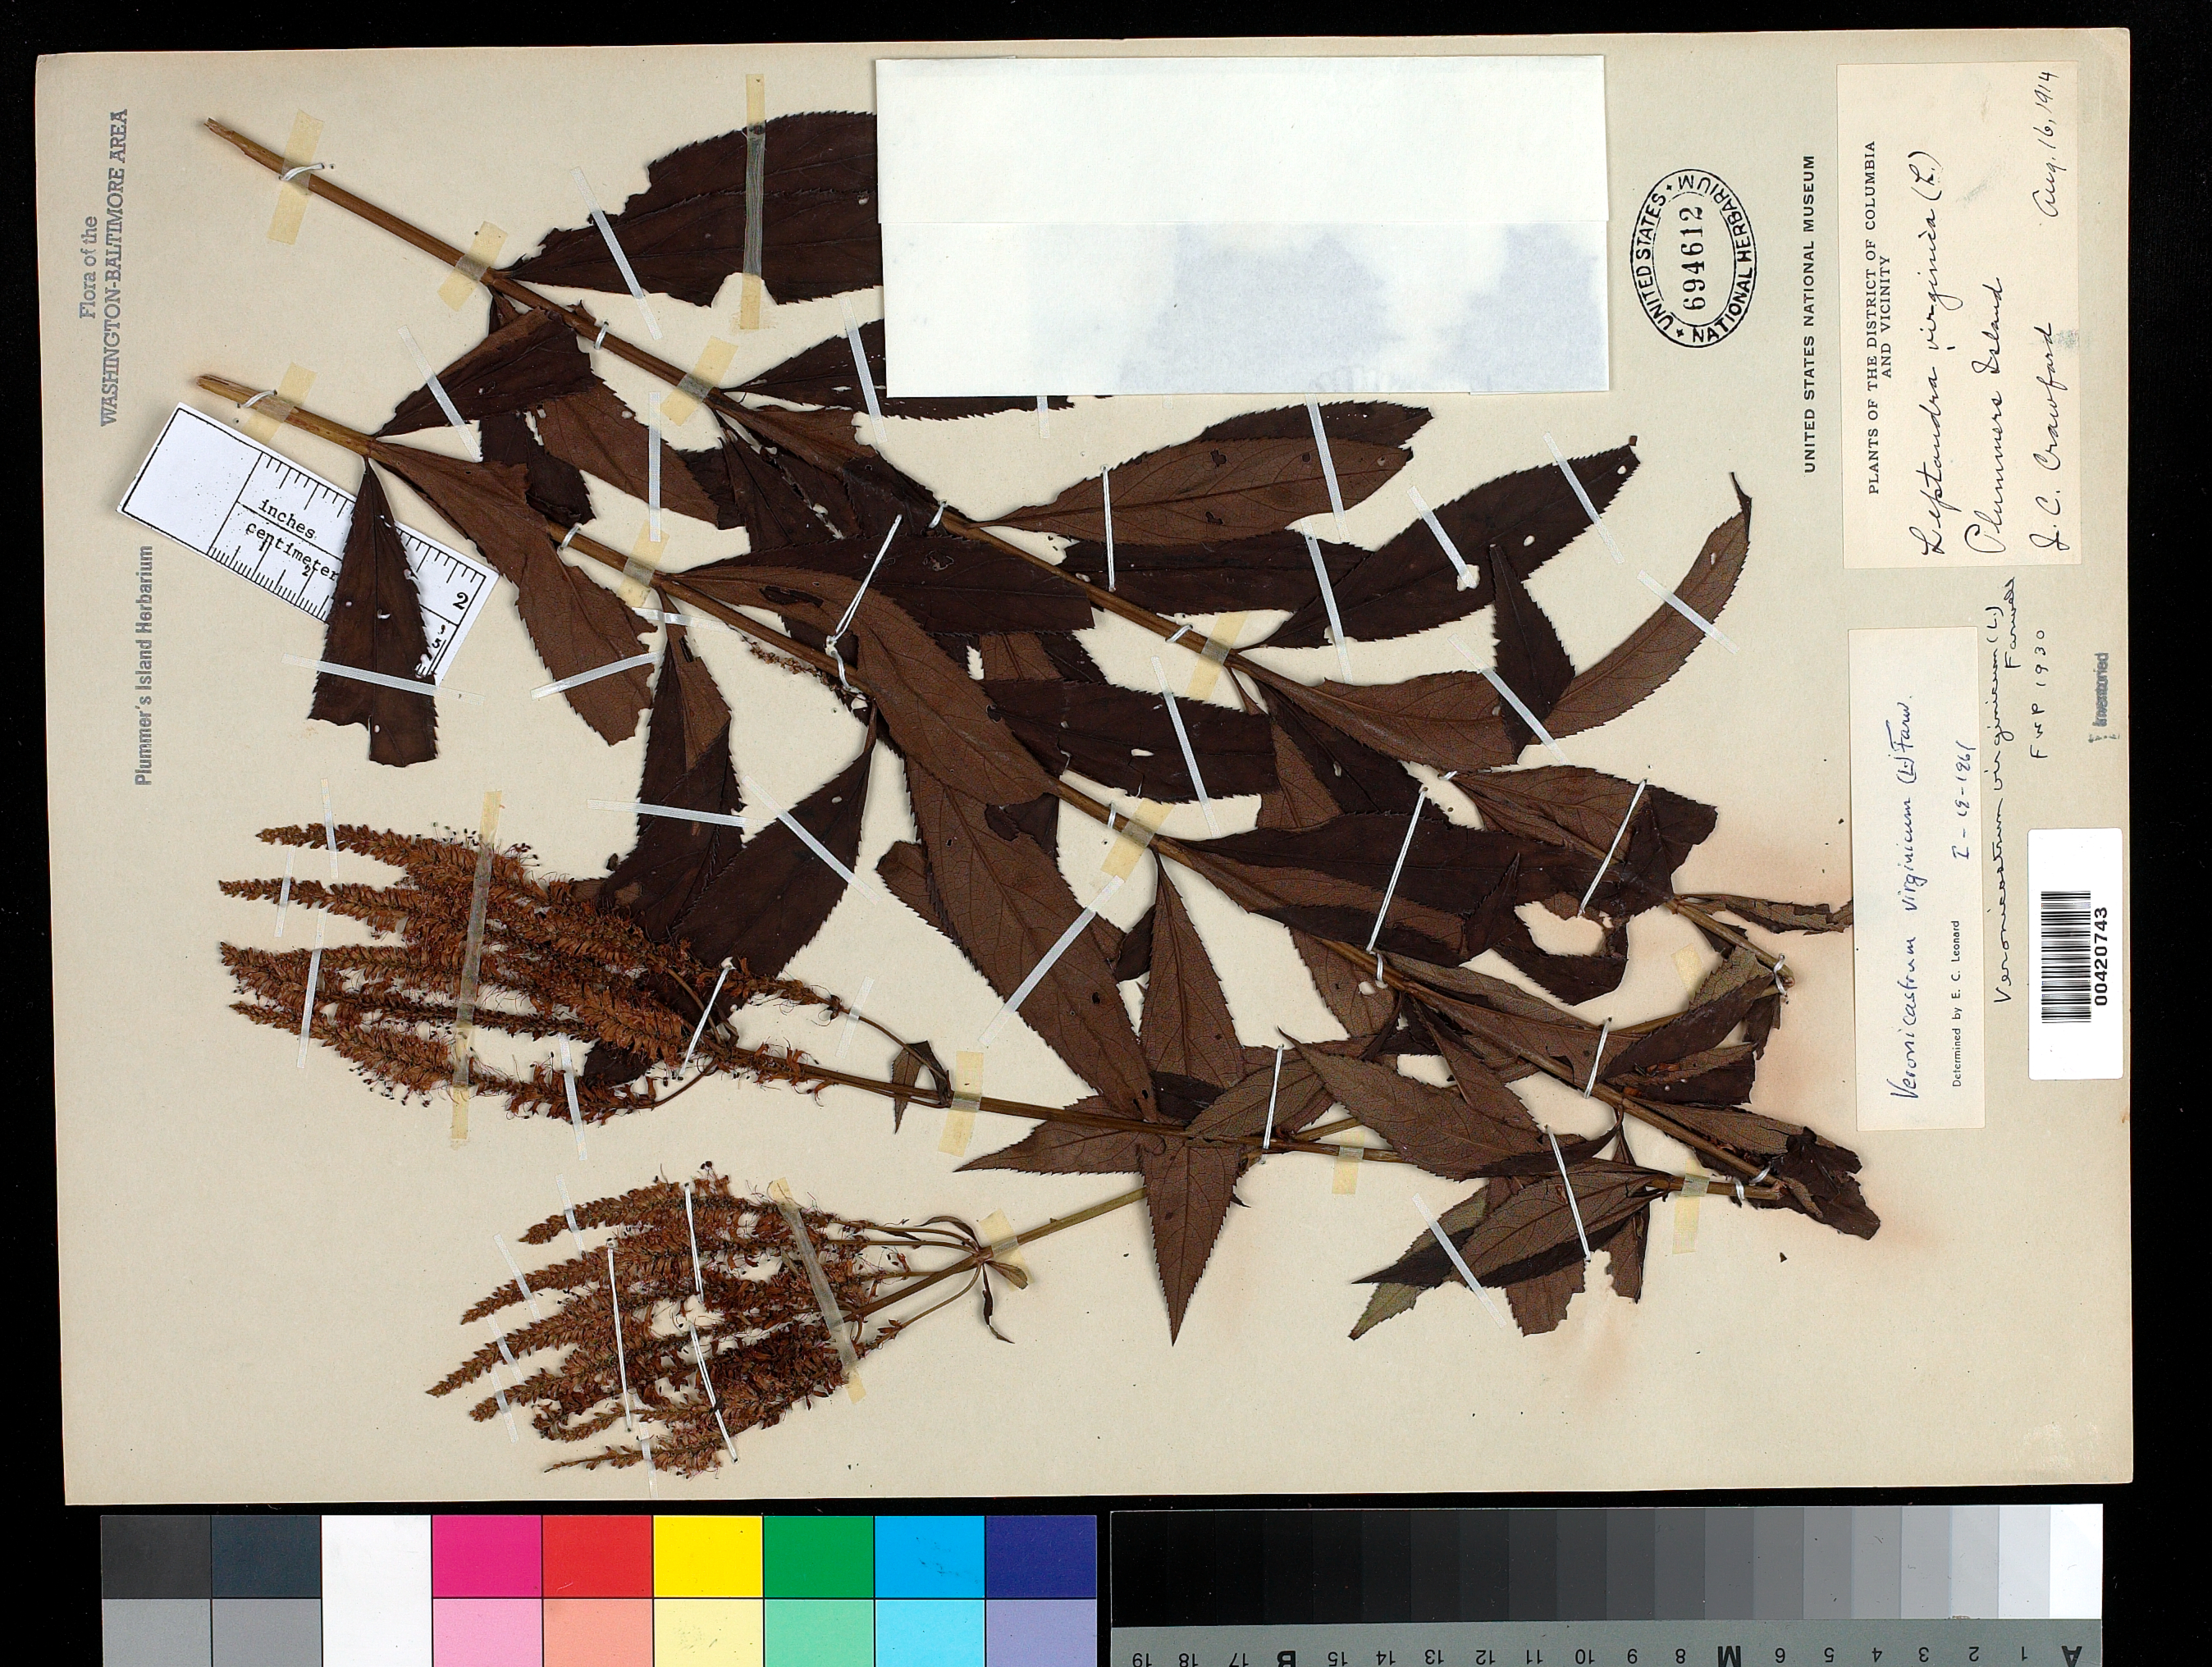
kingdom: Plantae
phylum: Tracheophyta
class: Magnoliopsida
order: Lamiales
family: Plantaginaceae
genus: Veronicastrum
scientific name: Veronicastrum virginicum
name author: (L.) Farw.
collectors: J. Crawford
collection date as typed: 16 Aug 1914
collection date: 1914-08-16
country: United States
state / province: Maryland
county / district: Montgomery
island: Plummers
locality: Plummer's Island C. & O. Canal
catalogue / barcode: US 694612